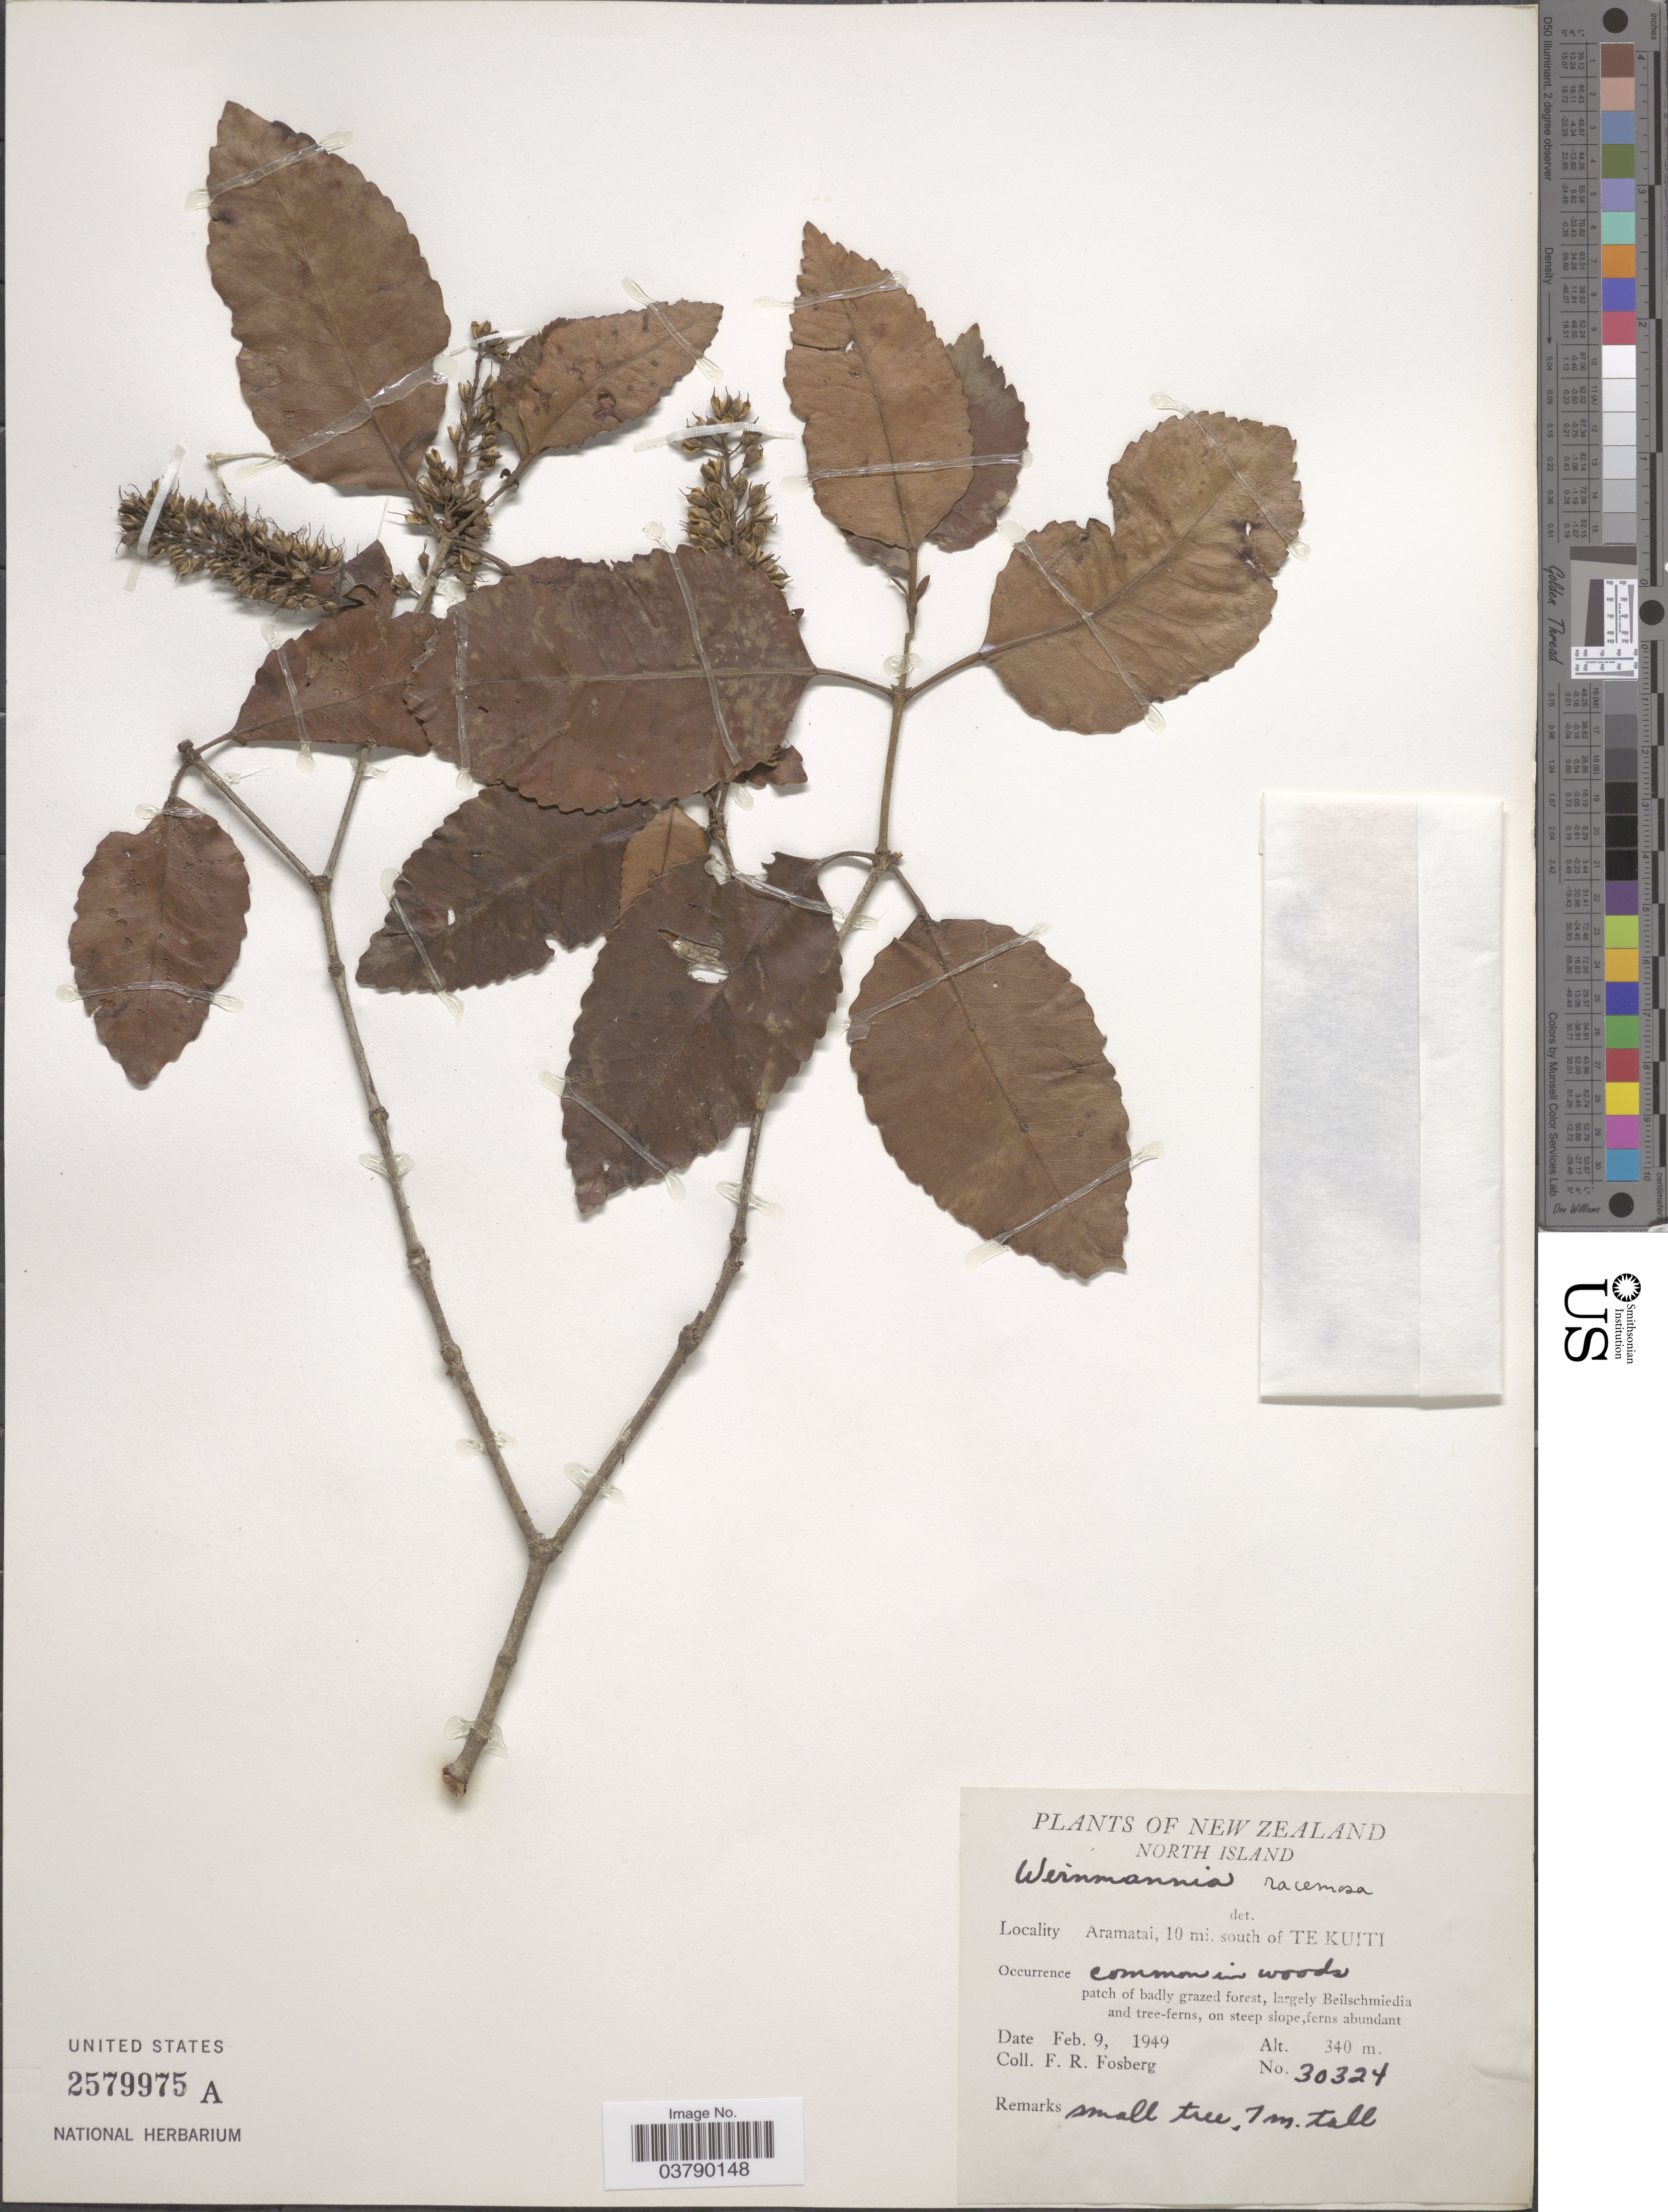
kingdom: Plantae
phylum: Tracheophyta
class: Magnoliopsida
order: Oxalidales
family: Cunoniaceae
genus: Pterophylla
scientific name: Pterophylla racemosa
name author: (L. f.) Pillon & H.C. Hopkins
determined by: Strong, Mark T., (BOT), Smithsonian Institution - National Museum of Natural History (UNITED STATES)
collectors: F. R. Fosberg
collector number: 30324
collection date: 1949-02-09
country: New Zealand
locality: North Island. Aramatai, 10 mi. south of Te Kuiti.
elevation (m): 340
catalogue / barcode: US 2579975A